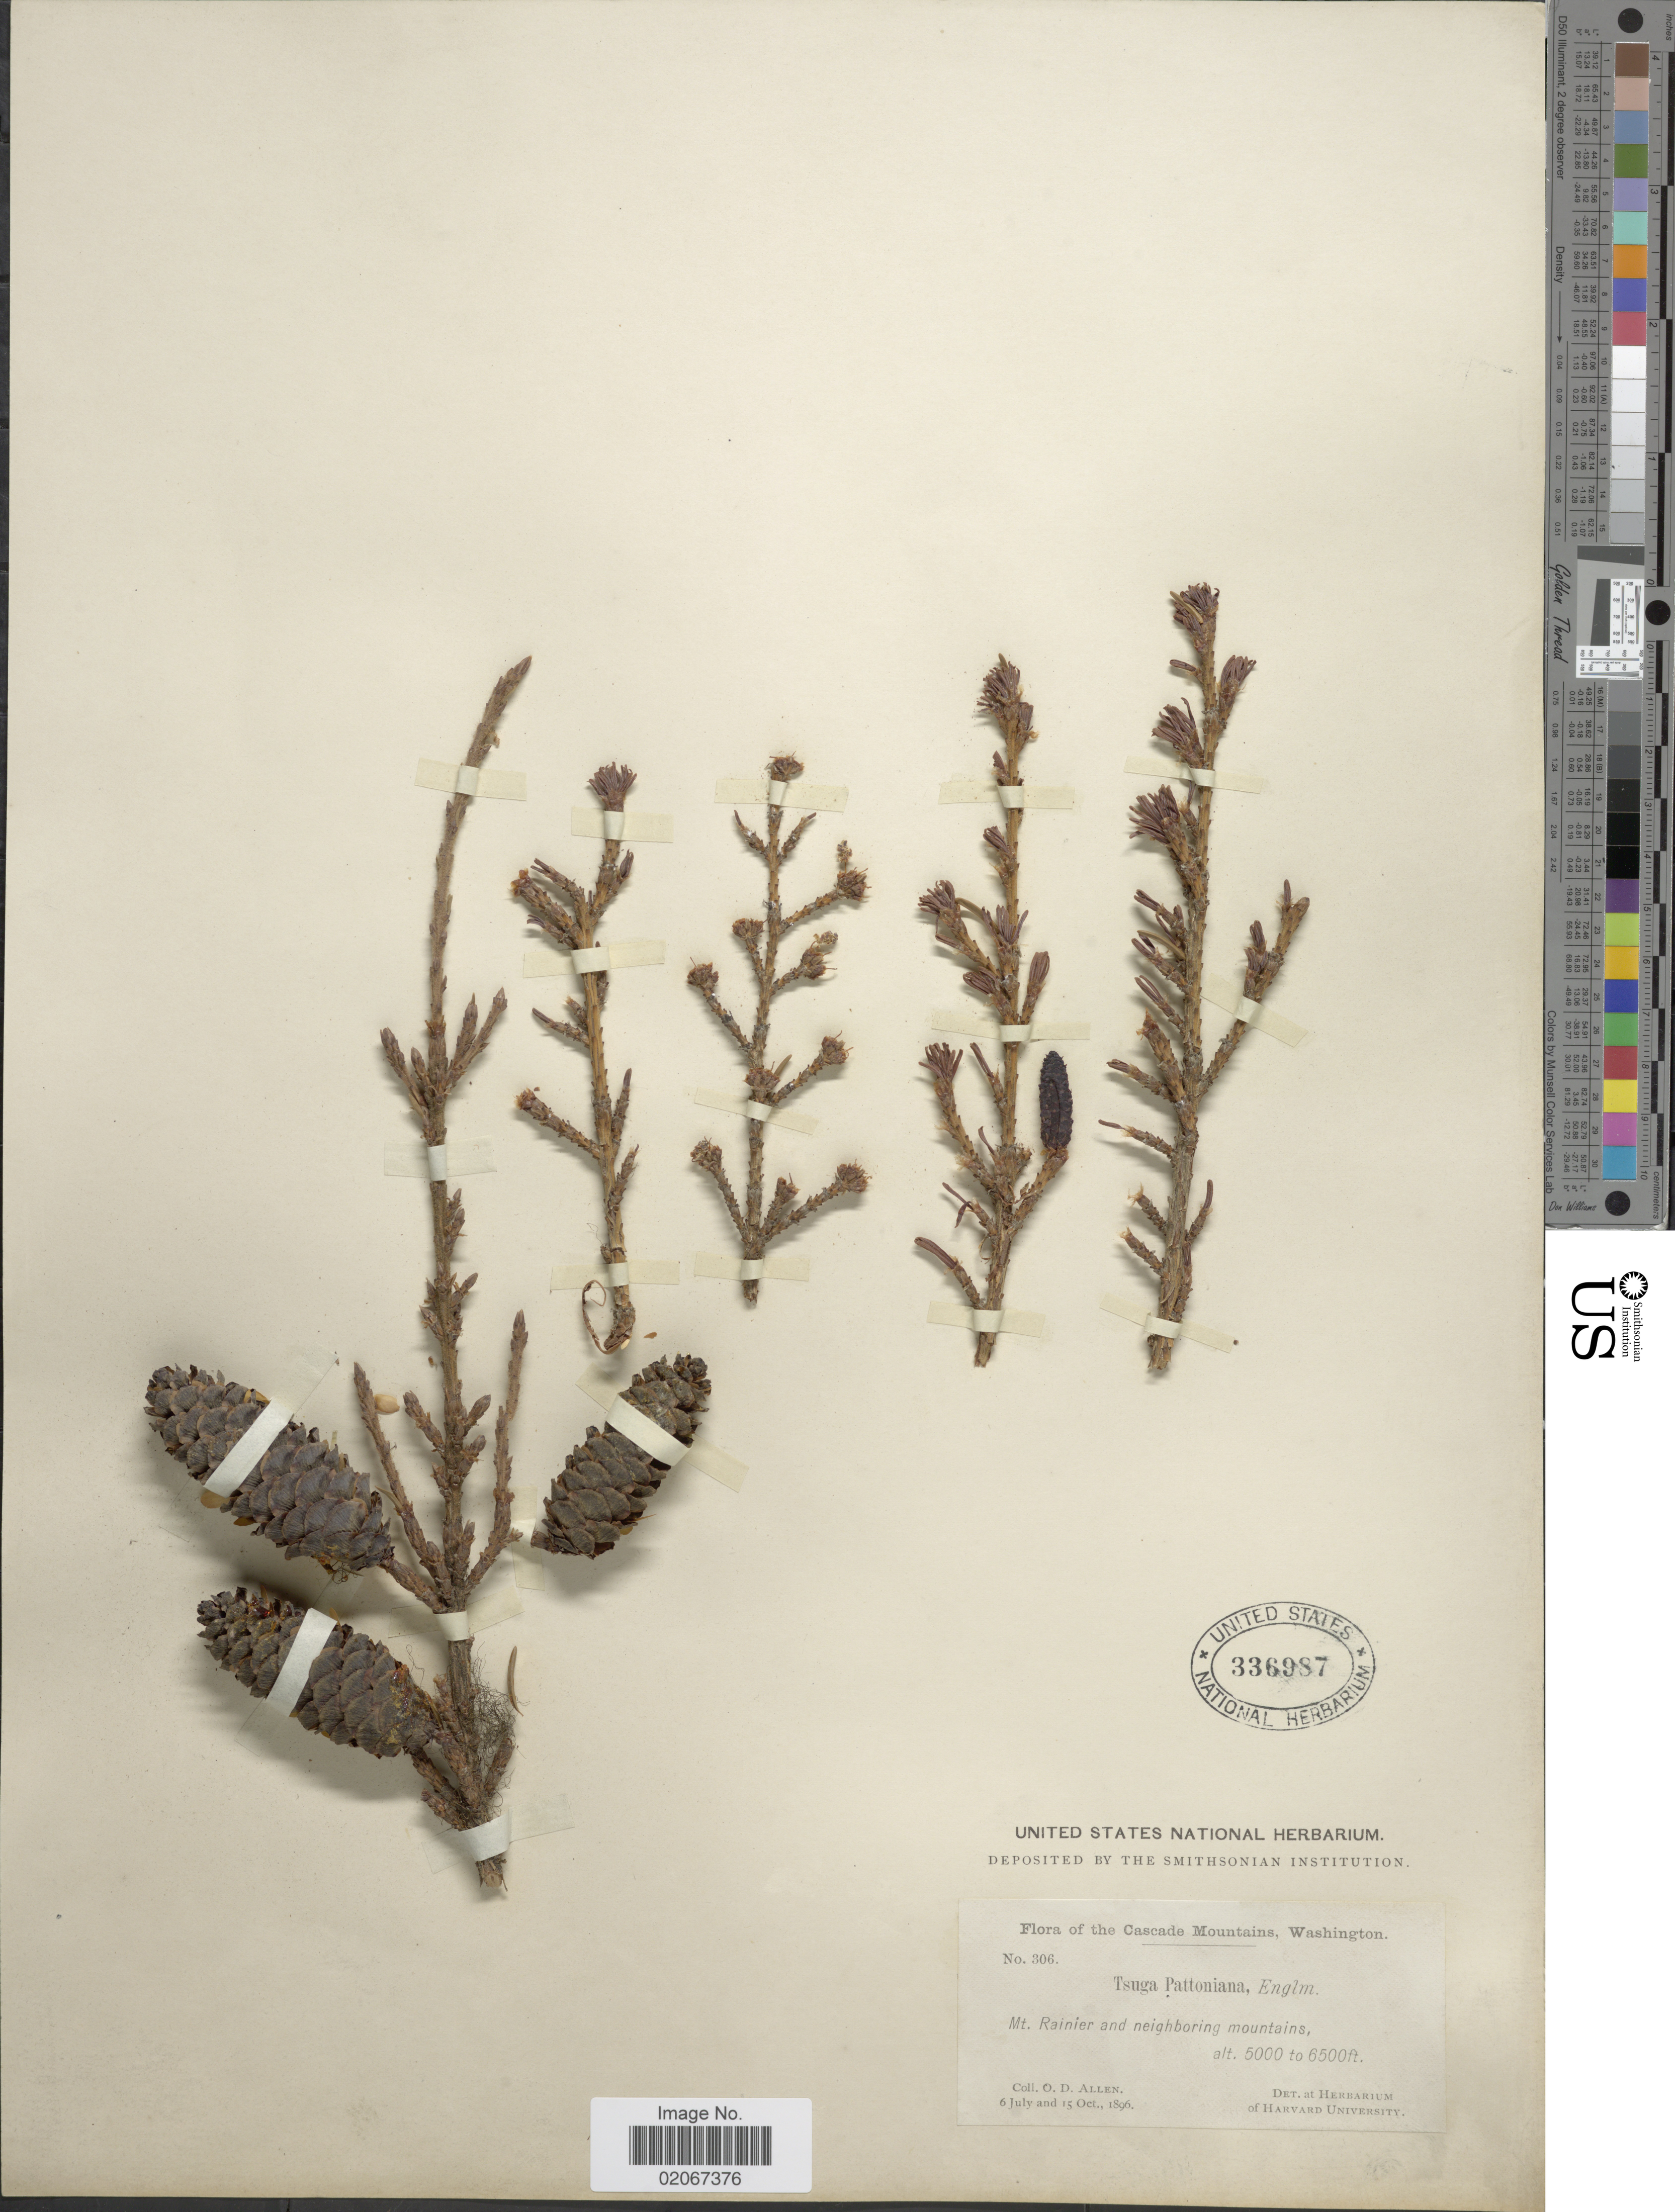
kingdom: Plantae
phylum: Tracheophyta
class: Pinopsida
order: Pinales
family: Pinaceae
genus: Tsuga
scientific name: Tsuga mertensiana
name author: (Bong.) Carrière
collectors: O. D. Allen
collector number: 306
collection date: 1896-07-06/1896-10-15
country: United States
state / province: Washington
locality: Cascade Mountains. Mt. Rainier and neighboring mountains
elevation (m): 1524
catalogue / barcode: US 336987